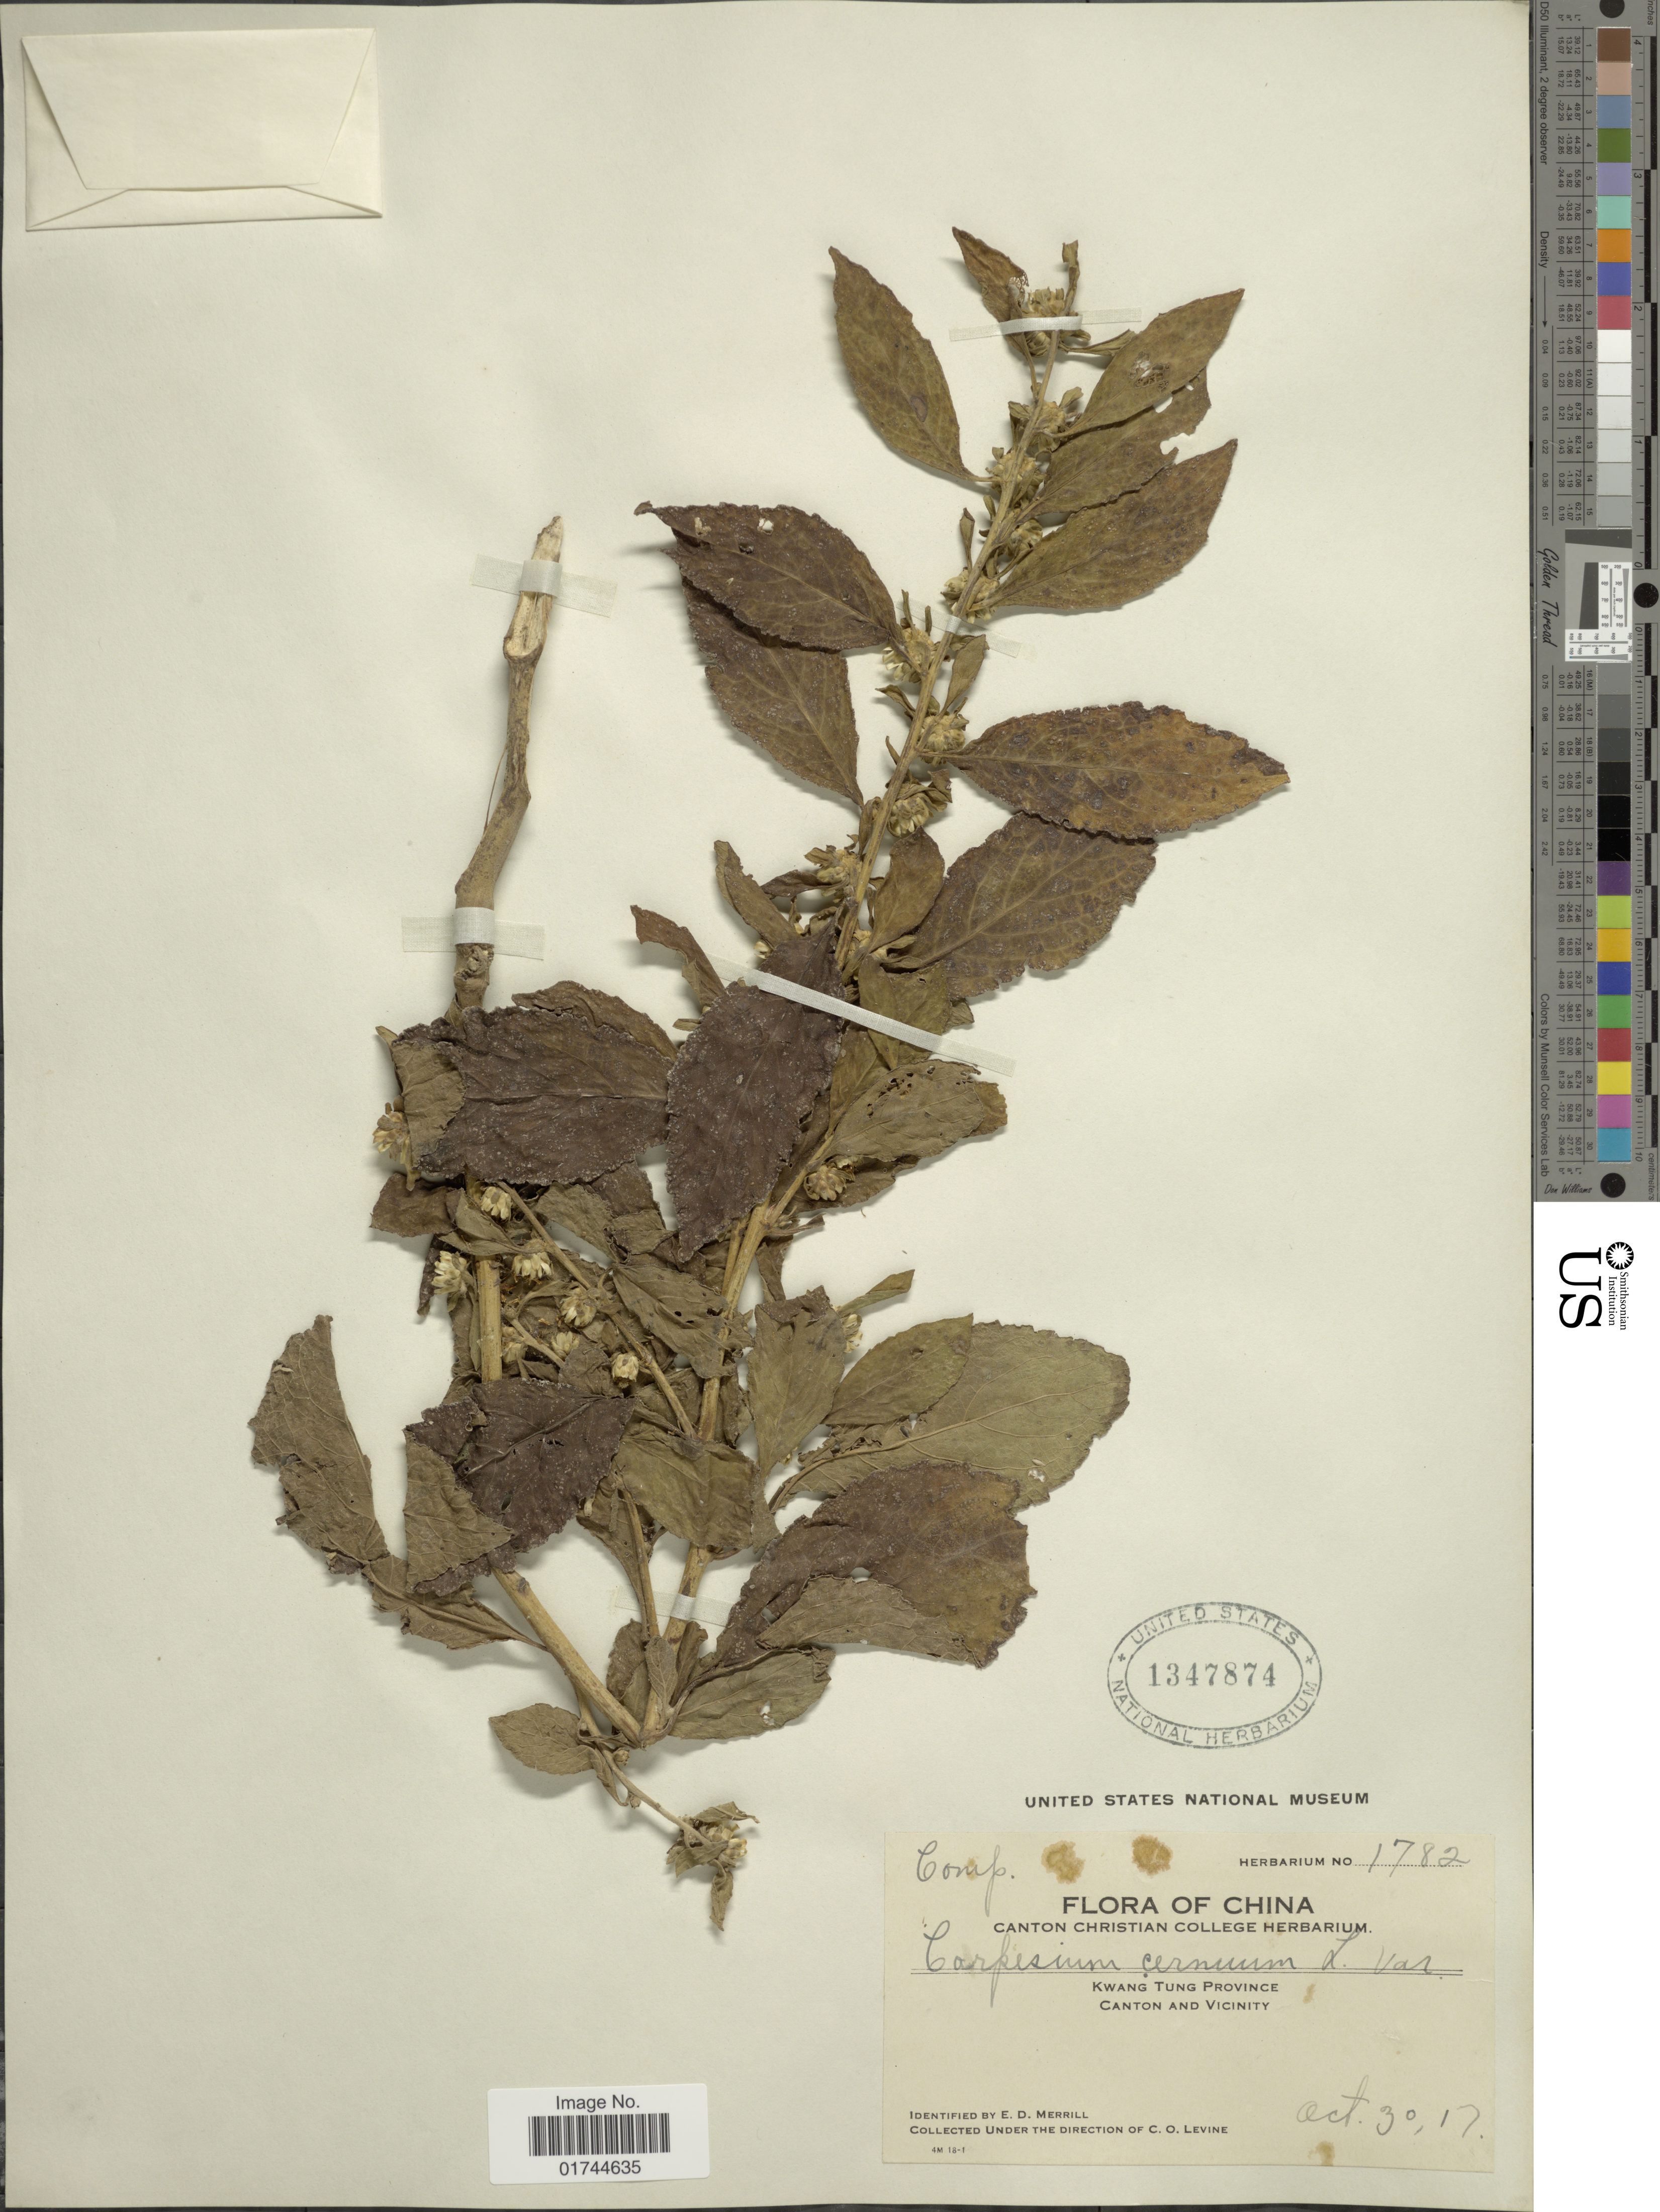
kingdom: Plantae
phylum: Tracheophyta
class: Magnoliopsida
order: Asterales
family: Asteraceae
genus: Carpesium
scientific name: Carpesium cernum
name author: L.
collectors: C. O. Levine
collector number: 1782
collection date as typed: Transcribed d/m/y: 30/10/17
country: China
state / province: Guangdong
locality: Kwangtung Province, Canton and Vicinity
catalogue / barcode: US 1347874